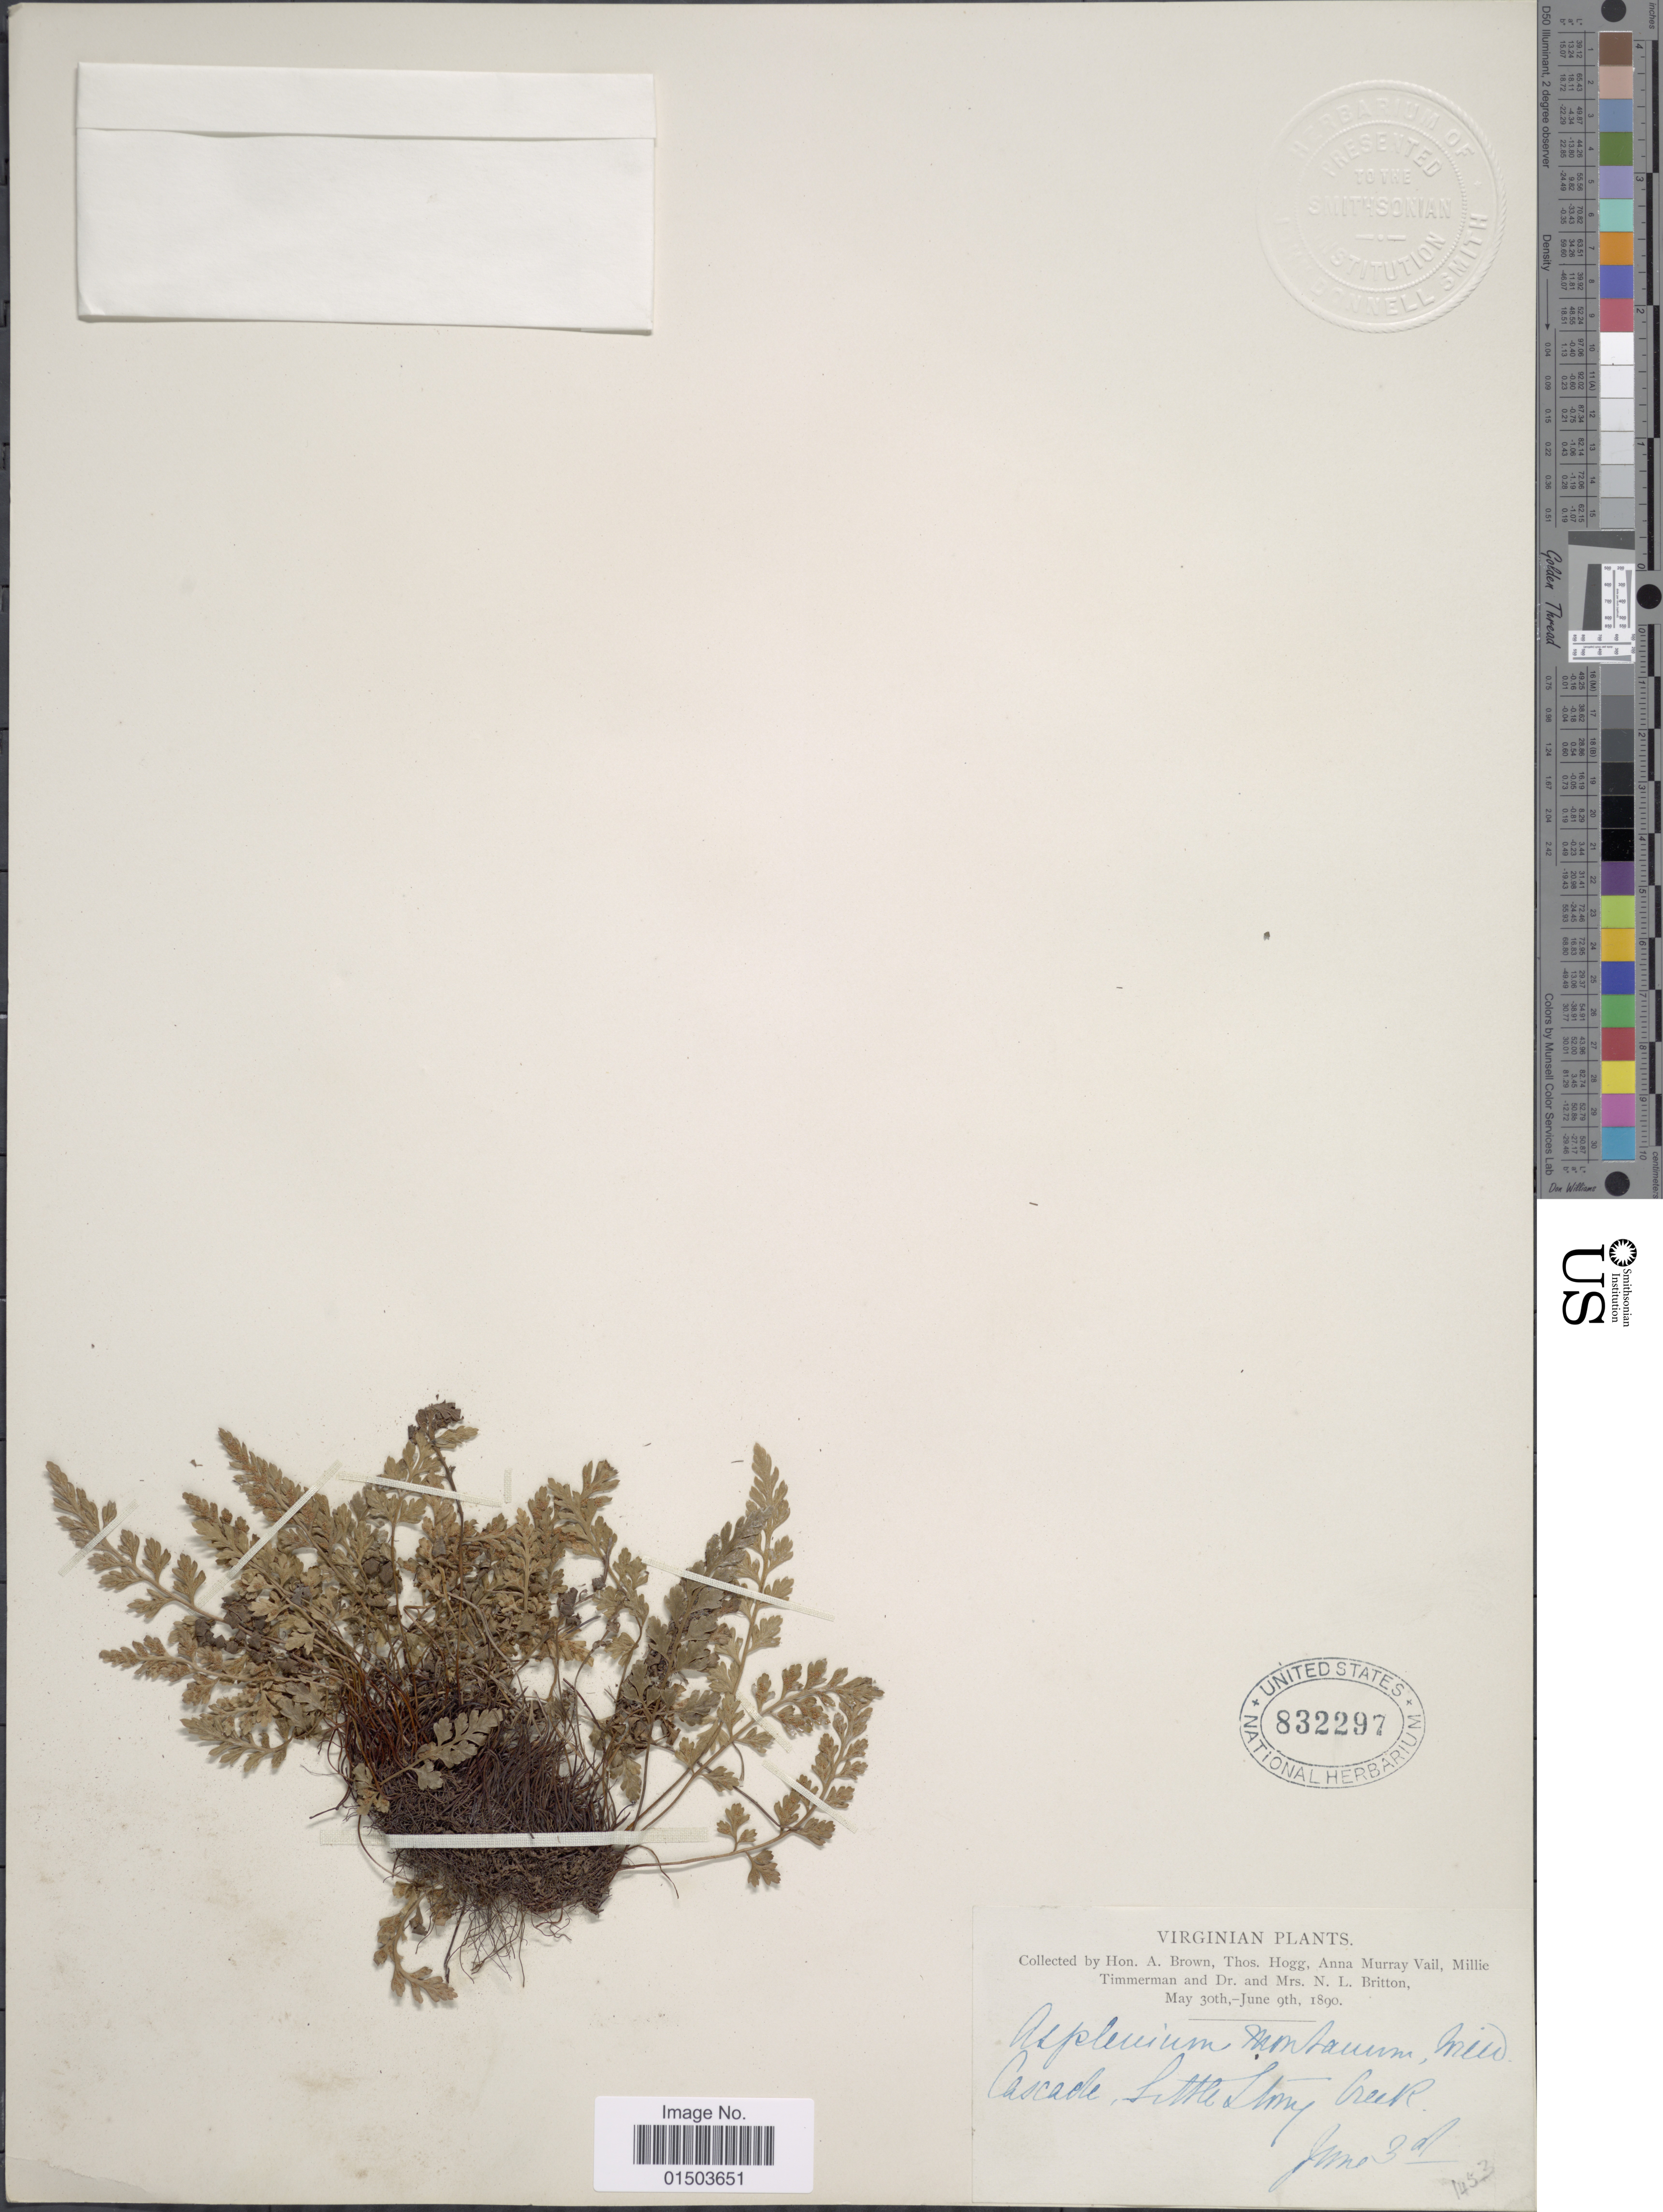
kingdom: Plantae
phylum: Tracheophyta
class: Polypodiopsida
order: Polypodiales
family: Aspleniaceae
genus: Asplenium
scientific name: Asplenium montanum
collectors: A. Brown, T. Hogg, A. Vail, M. Timmerman & et al.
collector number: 1453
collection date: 1890-06-03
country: United States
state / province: Virginia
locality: Virginian. Cascade, Little Stony Creek.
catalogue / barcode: US 832297